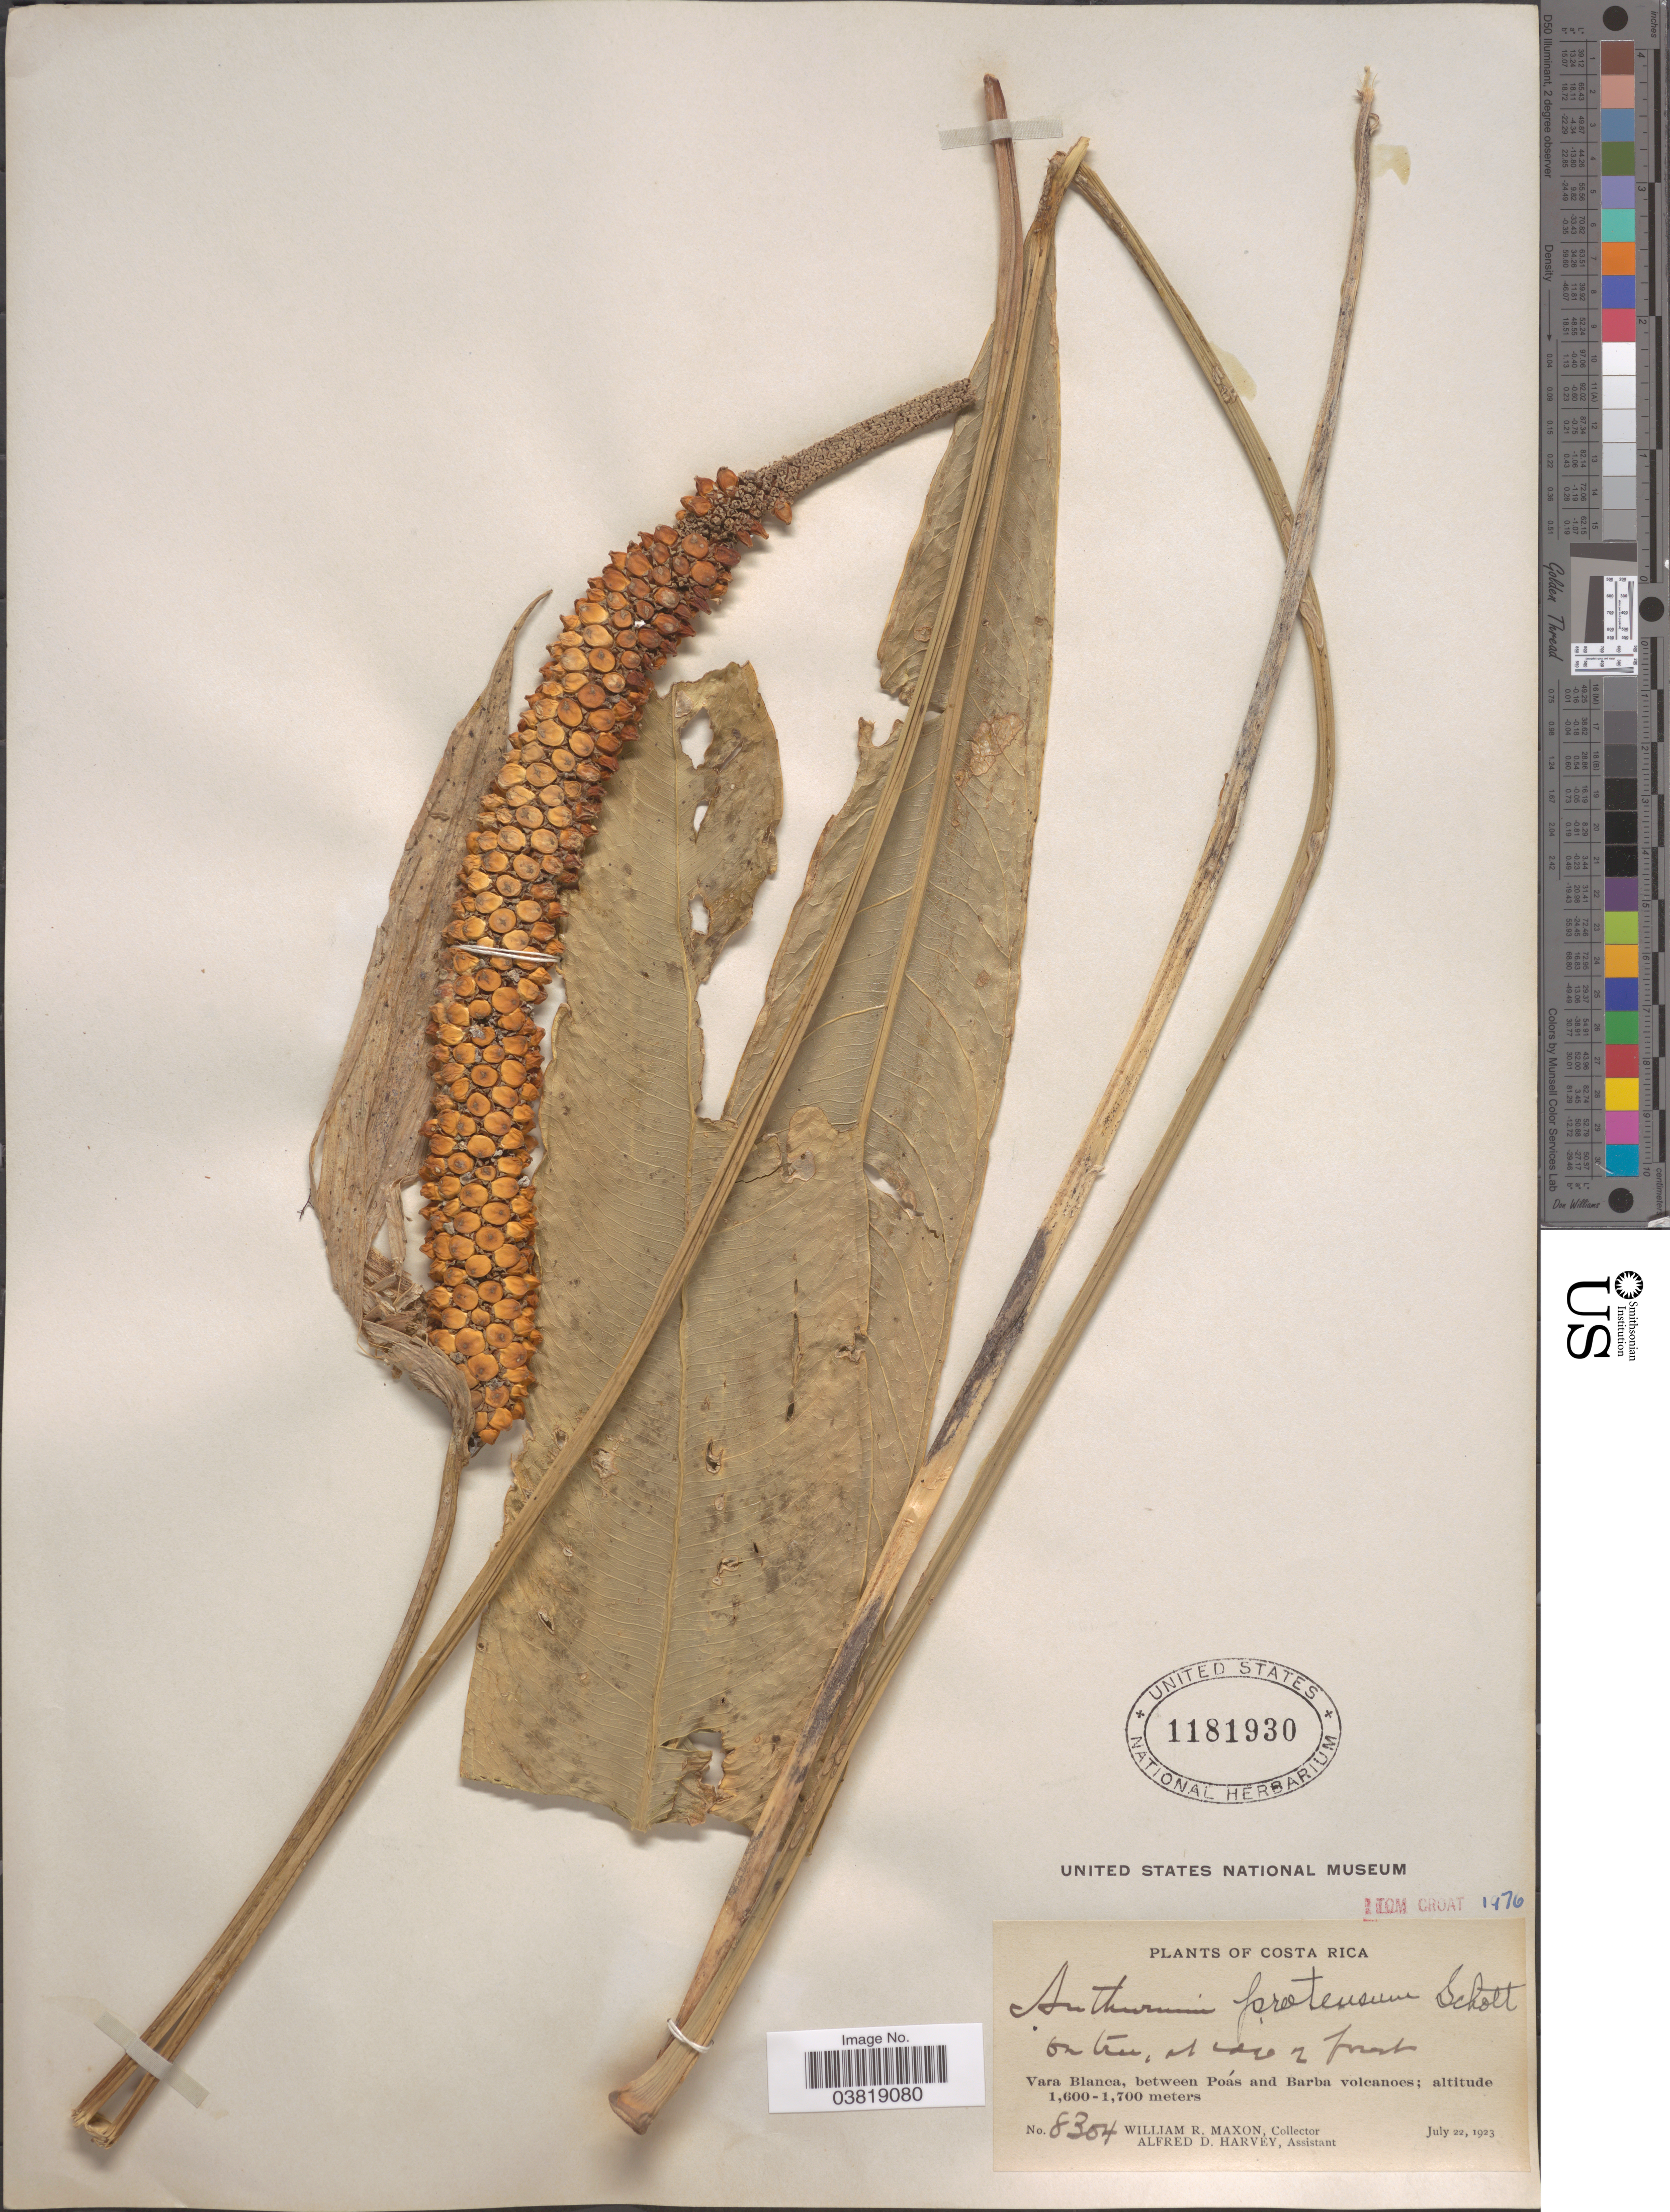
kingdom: Plantae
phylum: Tracheophyta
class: Liliopsida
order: Alismatales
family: Araceae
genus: Anthurium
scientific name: Anthurium protensum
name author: Schott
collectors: W. R. Maxon & A. D. Harvey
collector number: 8304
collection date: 1923-07-22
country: Costa Rica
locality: At edge of forest. Vara Blanca, between Poás and Barba volcanoes.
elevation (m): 1600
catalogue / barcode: US 1181930